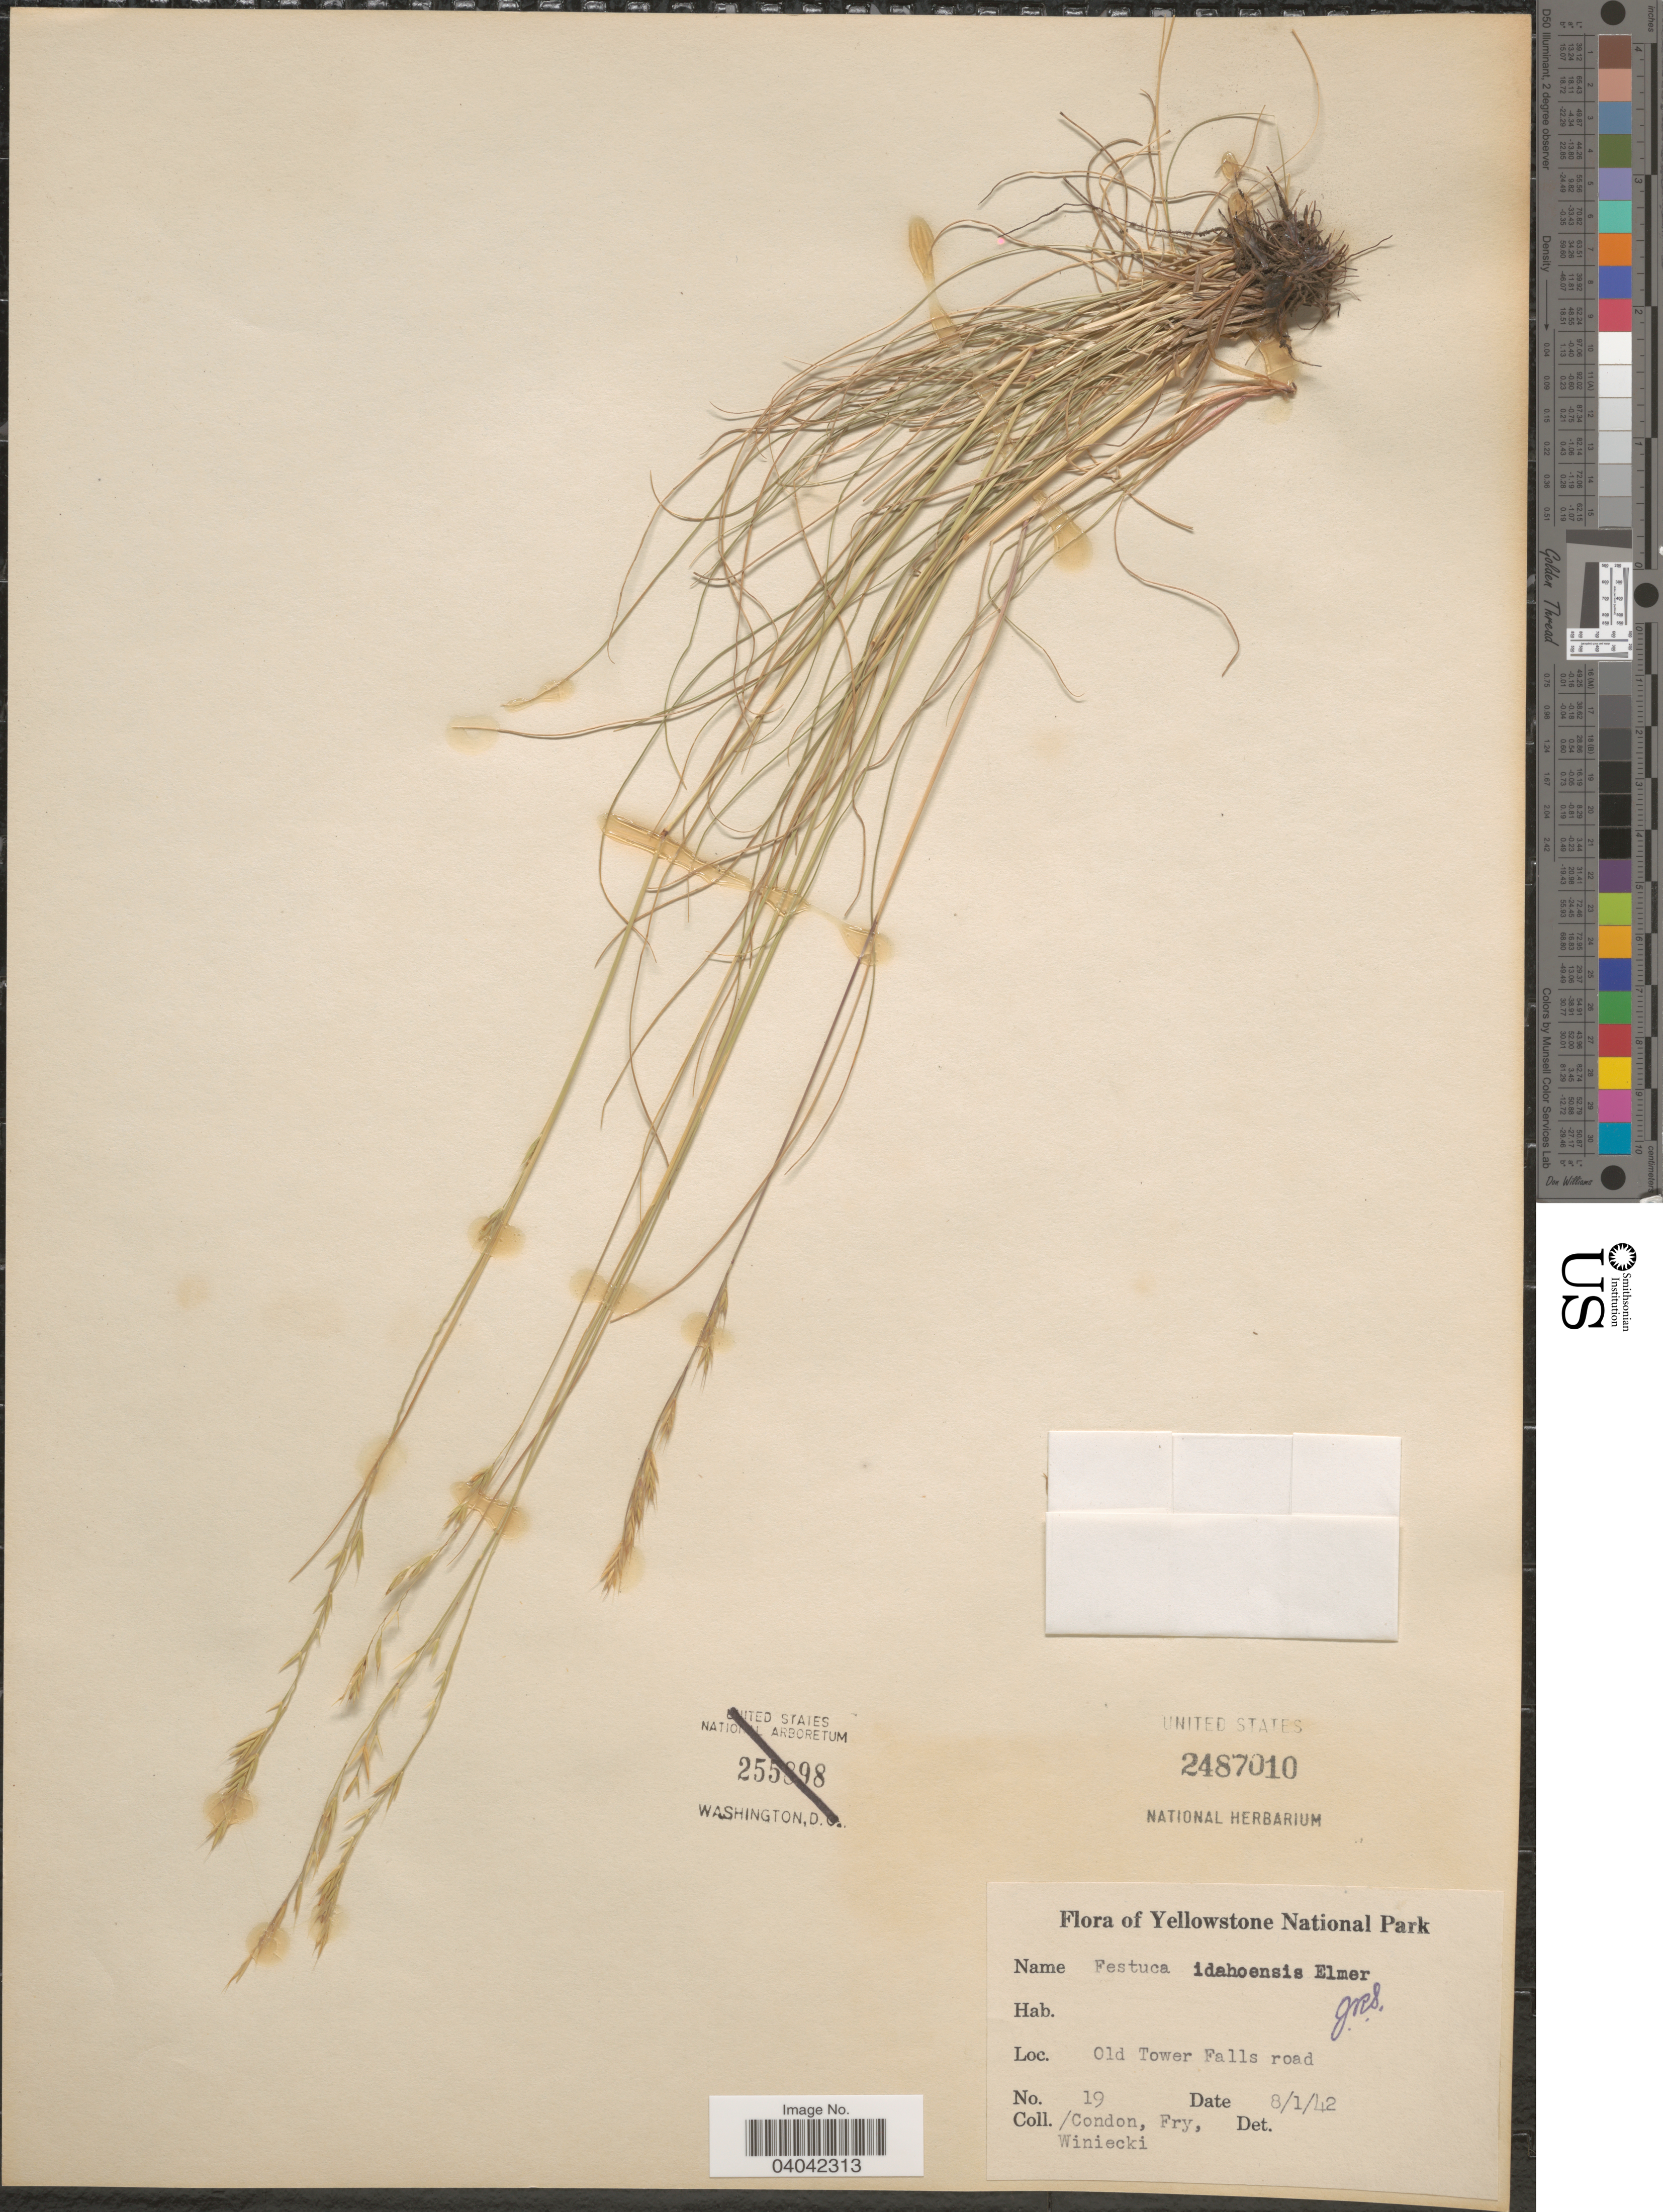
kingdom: Plantae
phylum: Tracheophyta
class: Liliopsida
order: Poales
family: Poaceae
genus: Festuca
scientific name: Festuca idahoensis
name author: Elmer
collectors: Condon, -. Fry & Winiecki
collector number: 19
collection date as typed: Transcribed d/m/y: 1/8/42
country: United States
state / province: Wyoming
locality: Yellowstone National Park. Old Tower Falls road.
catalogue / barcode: US 2487010